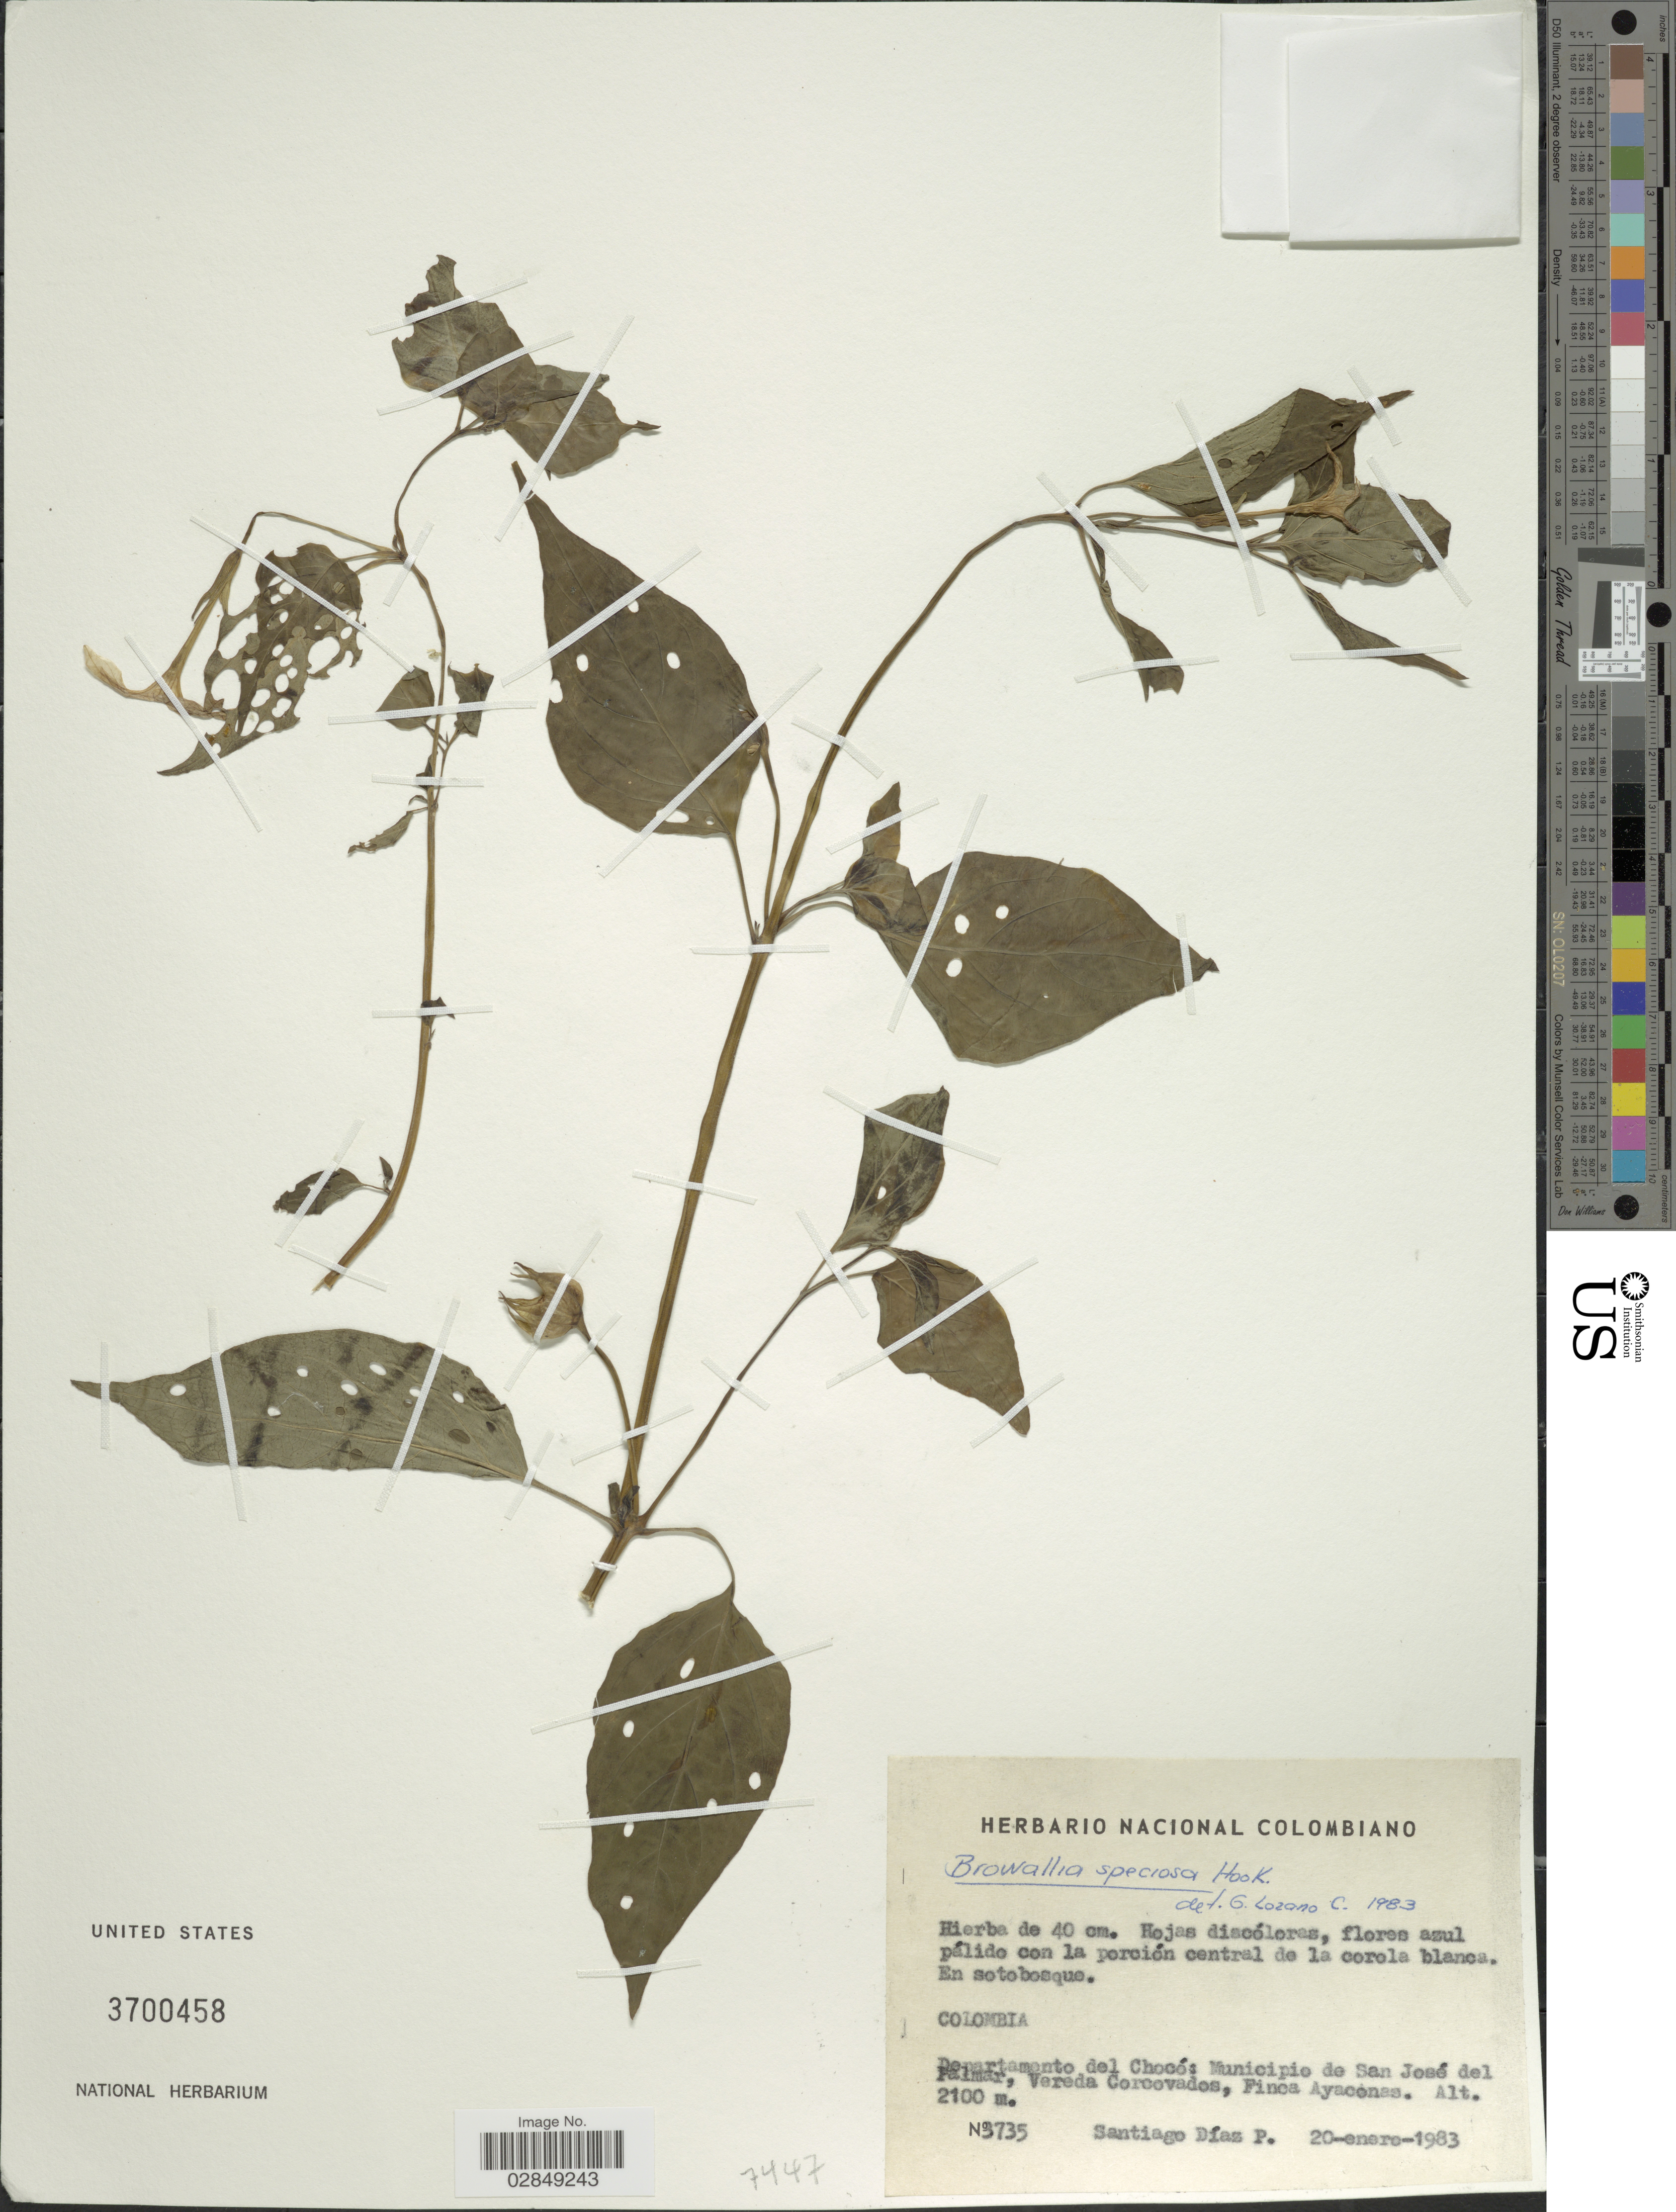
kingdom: Plantae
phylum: Tracheophyta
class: Magnoliopsida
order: Solanales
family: Solanaceae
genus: Browallia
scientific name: Browallia speciosa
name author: Hook.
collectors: S. Diaz P.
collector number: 3735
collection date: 1983-01-20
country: Colombia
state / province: Chocó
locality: Departamneot del Chocó: Municipio de San José del Palmar, Vereda Corcovados, Finca Ayacones.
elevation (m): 2100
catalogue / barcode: US 3700458